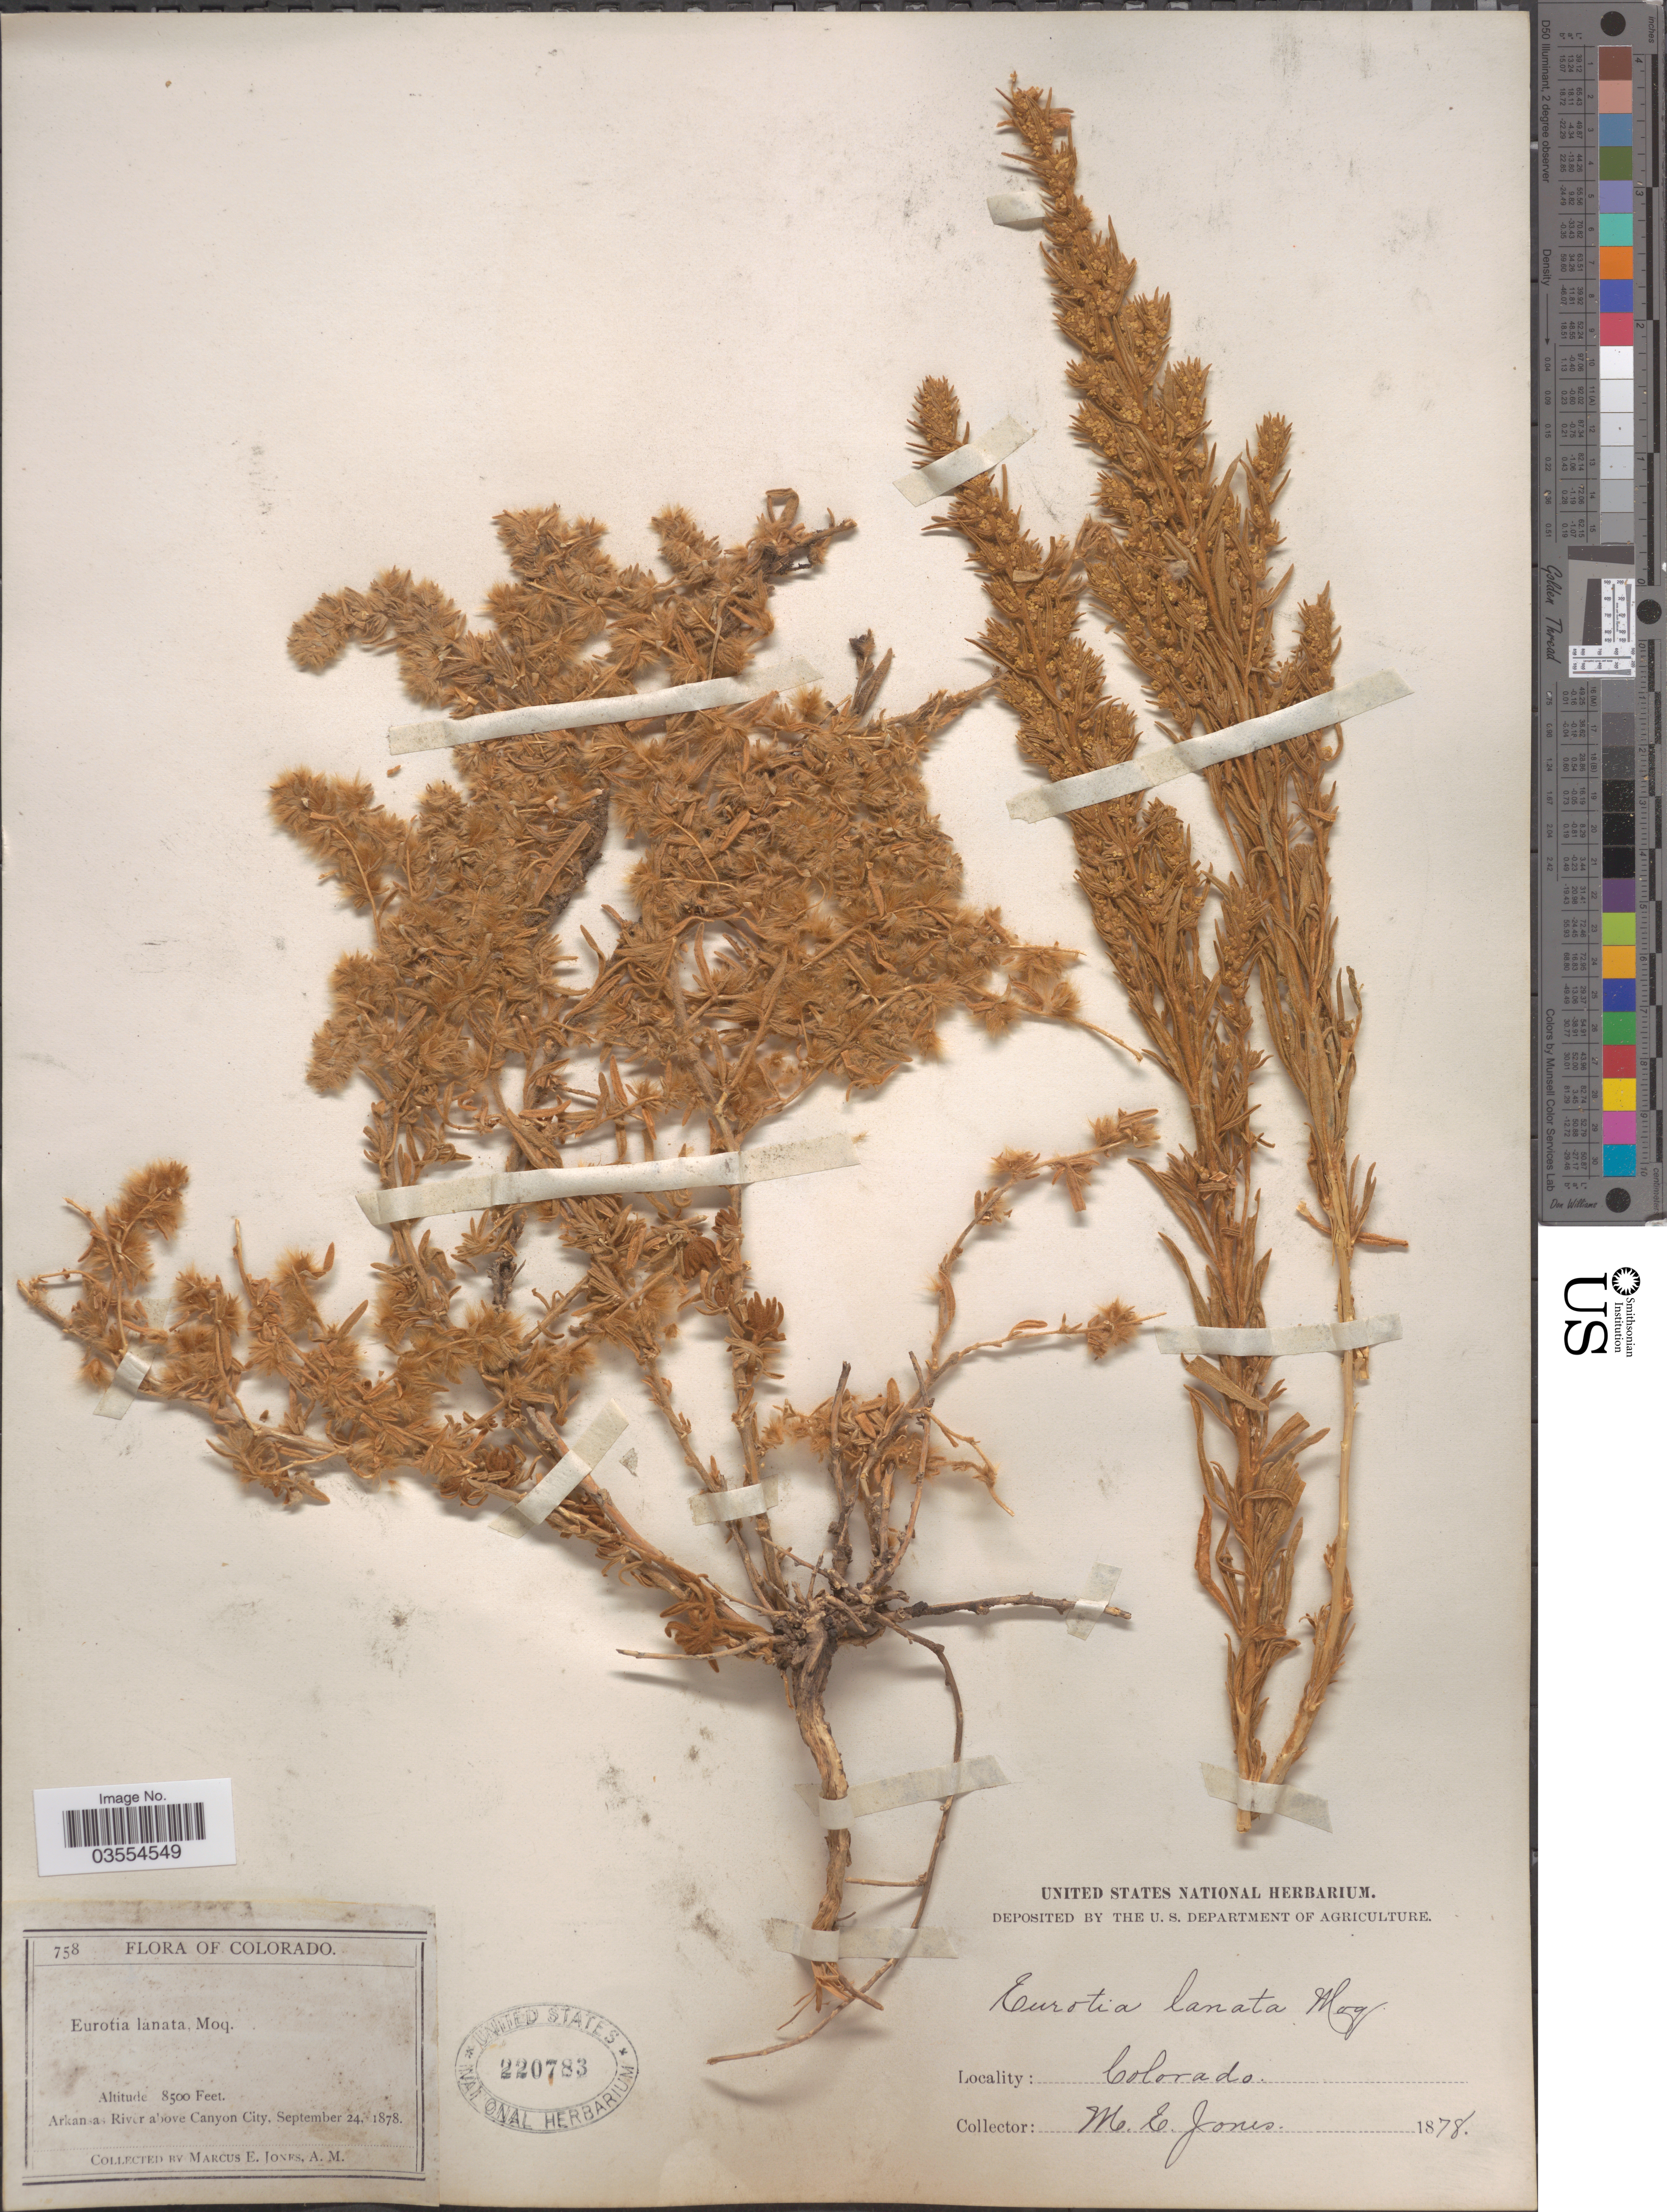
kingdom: Plantae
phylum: Tracheophyta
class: Magnoliopsida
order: Caryophyllales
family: Amaranthaceae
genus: Krascheninnikovia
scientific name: Krascheninnikovia lanata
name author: (Pursh) A. Meeuse & A.Smit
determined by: U.S. National Herbarium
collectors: M. E. Jones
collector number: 758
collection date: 1878-09-24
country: United States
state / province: Colorado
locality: Arkansas River above Canyon City.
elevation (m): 2591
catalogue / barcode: US 220783